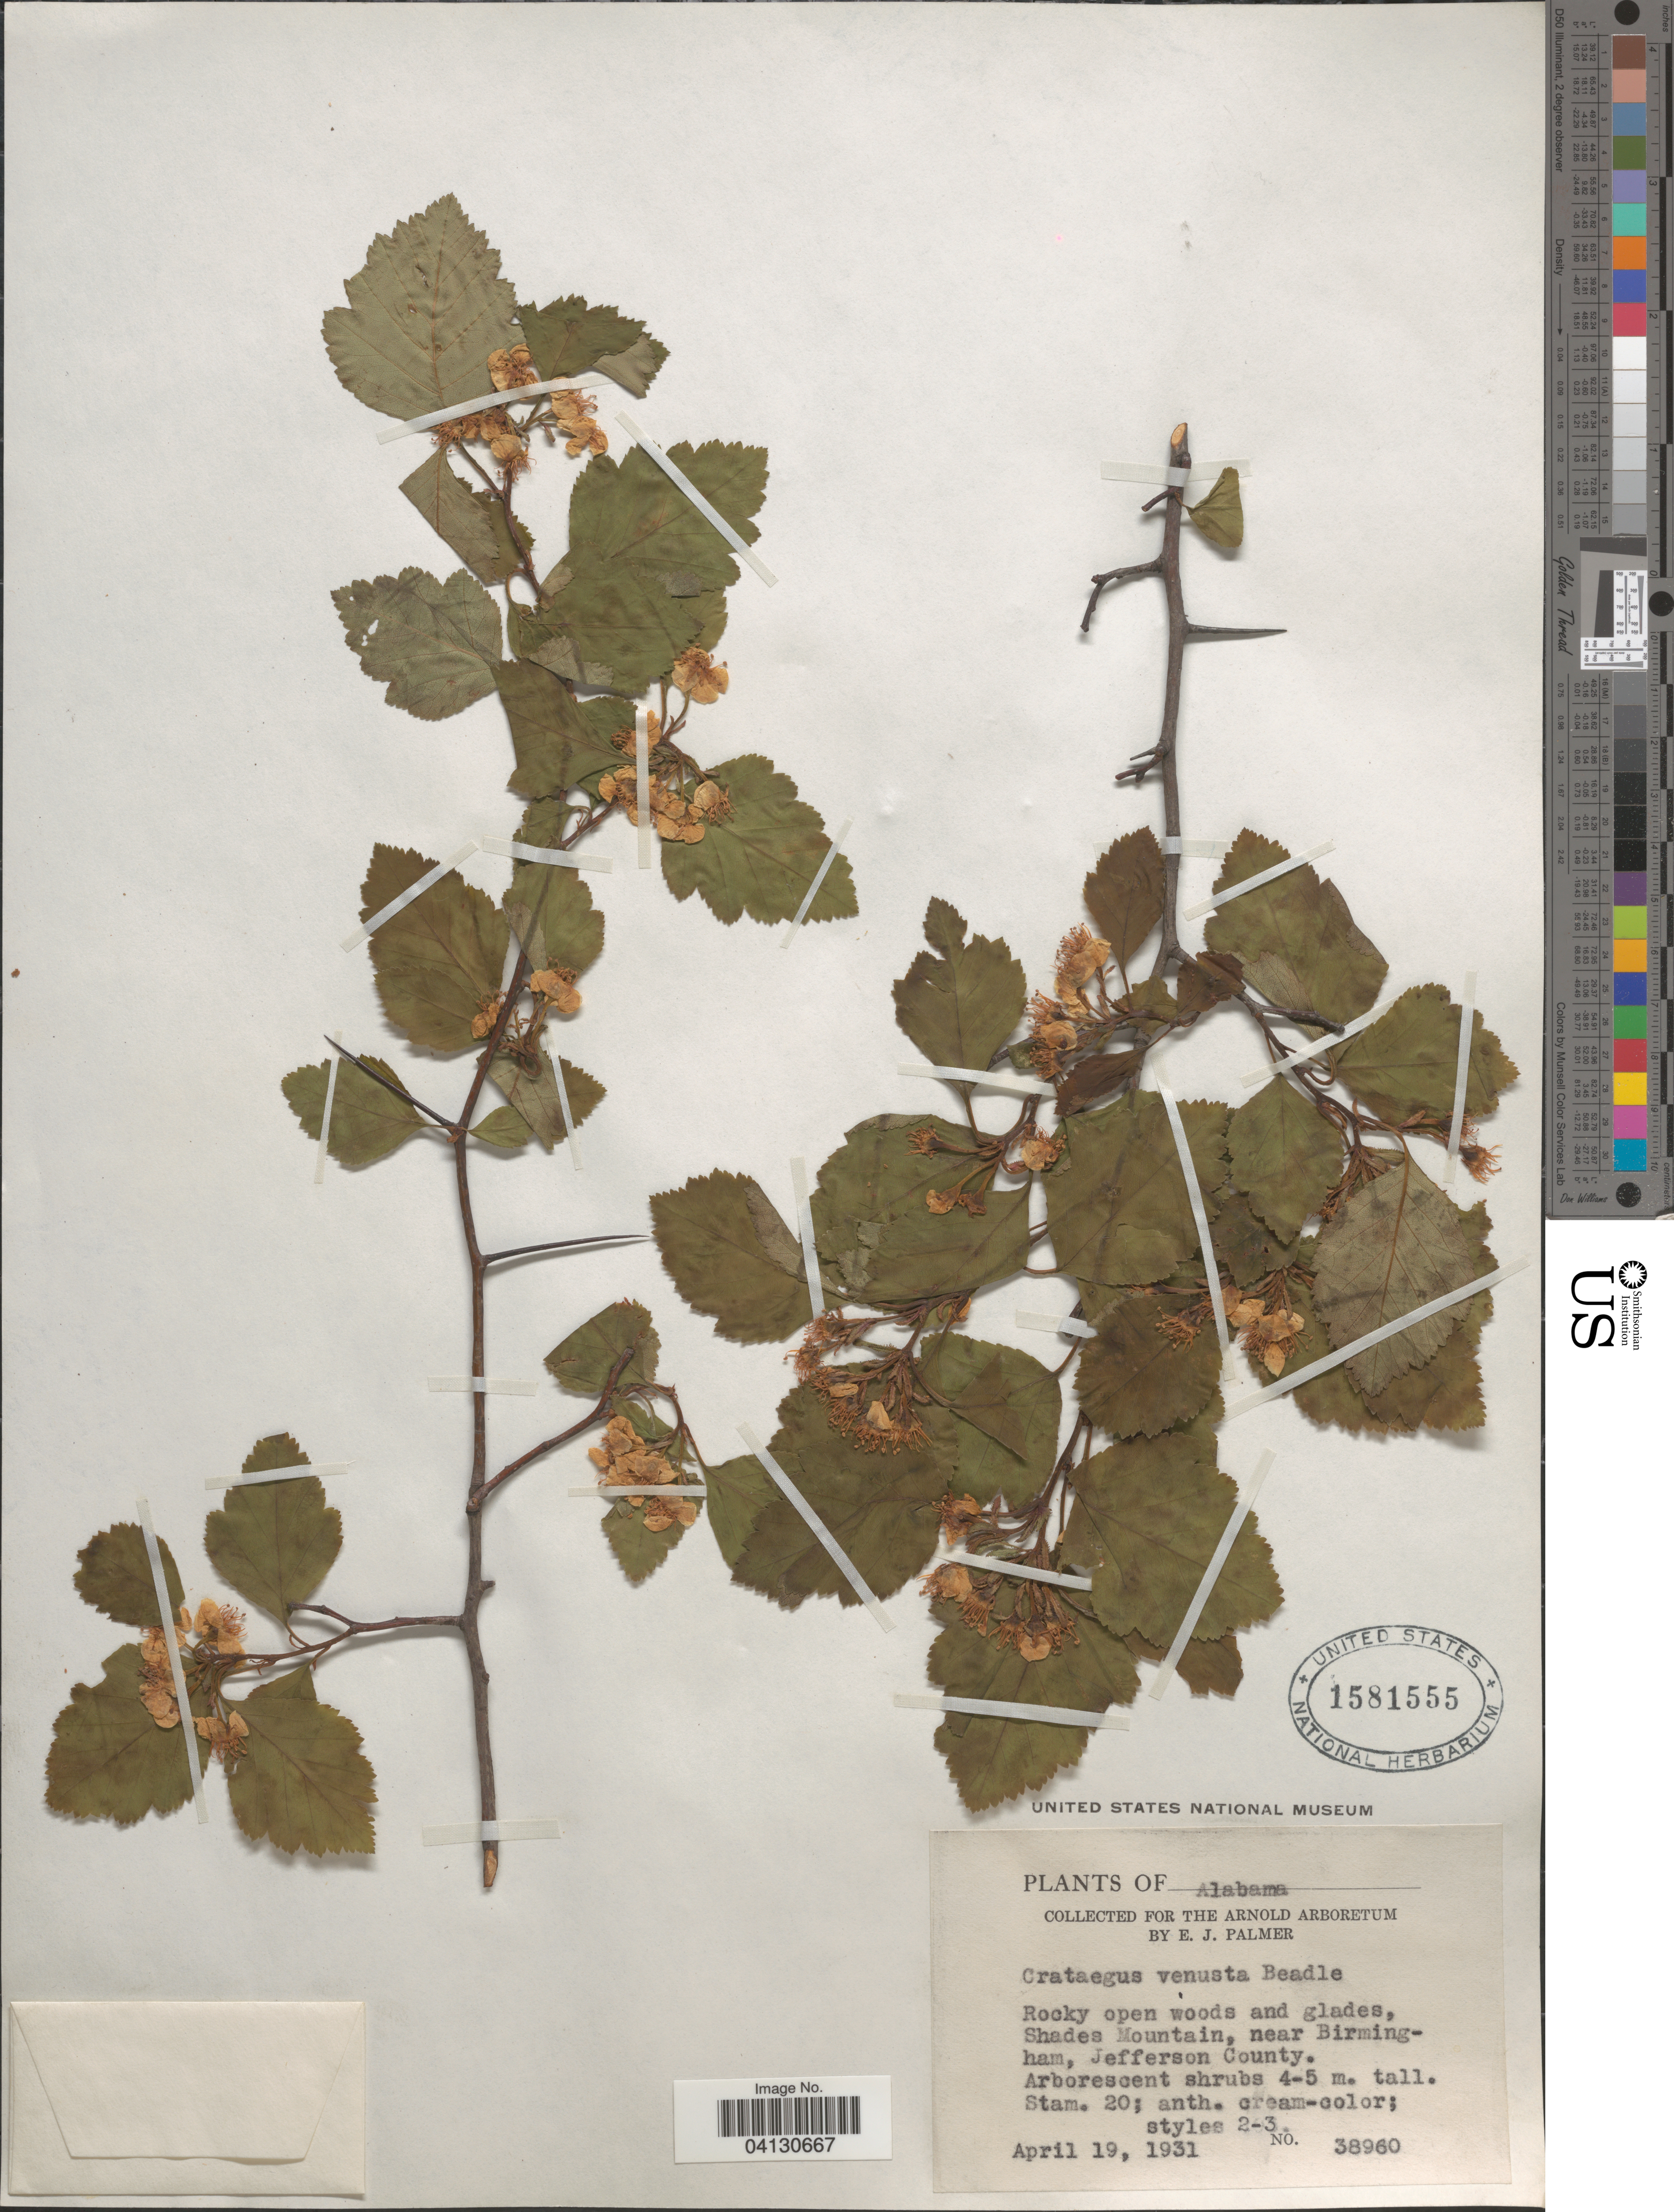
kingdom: Plantae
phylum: Tracheophyta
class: Magnoliopsida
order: Rosales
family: Rosaceae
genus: Crataegus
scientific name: Crataegus venusta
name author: Beadle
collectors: E. J. Palmer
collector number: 38960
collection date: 1931-04-19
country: United States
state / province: Alabama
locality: Shades Mountain, near Birmingham, Jefferson County.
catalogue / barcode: US 1581555